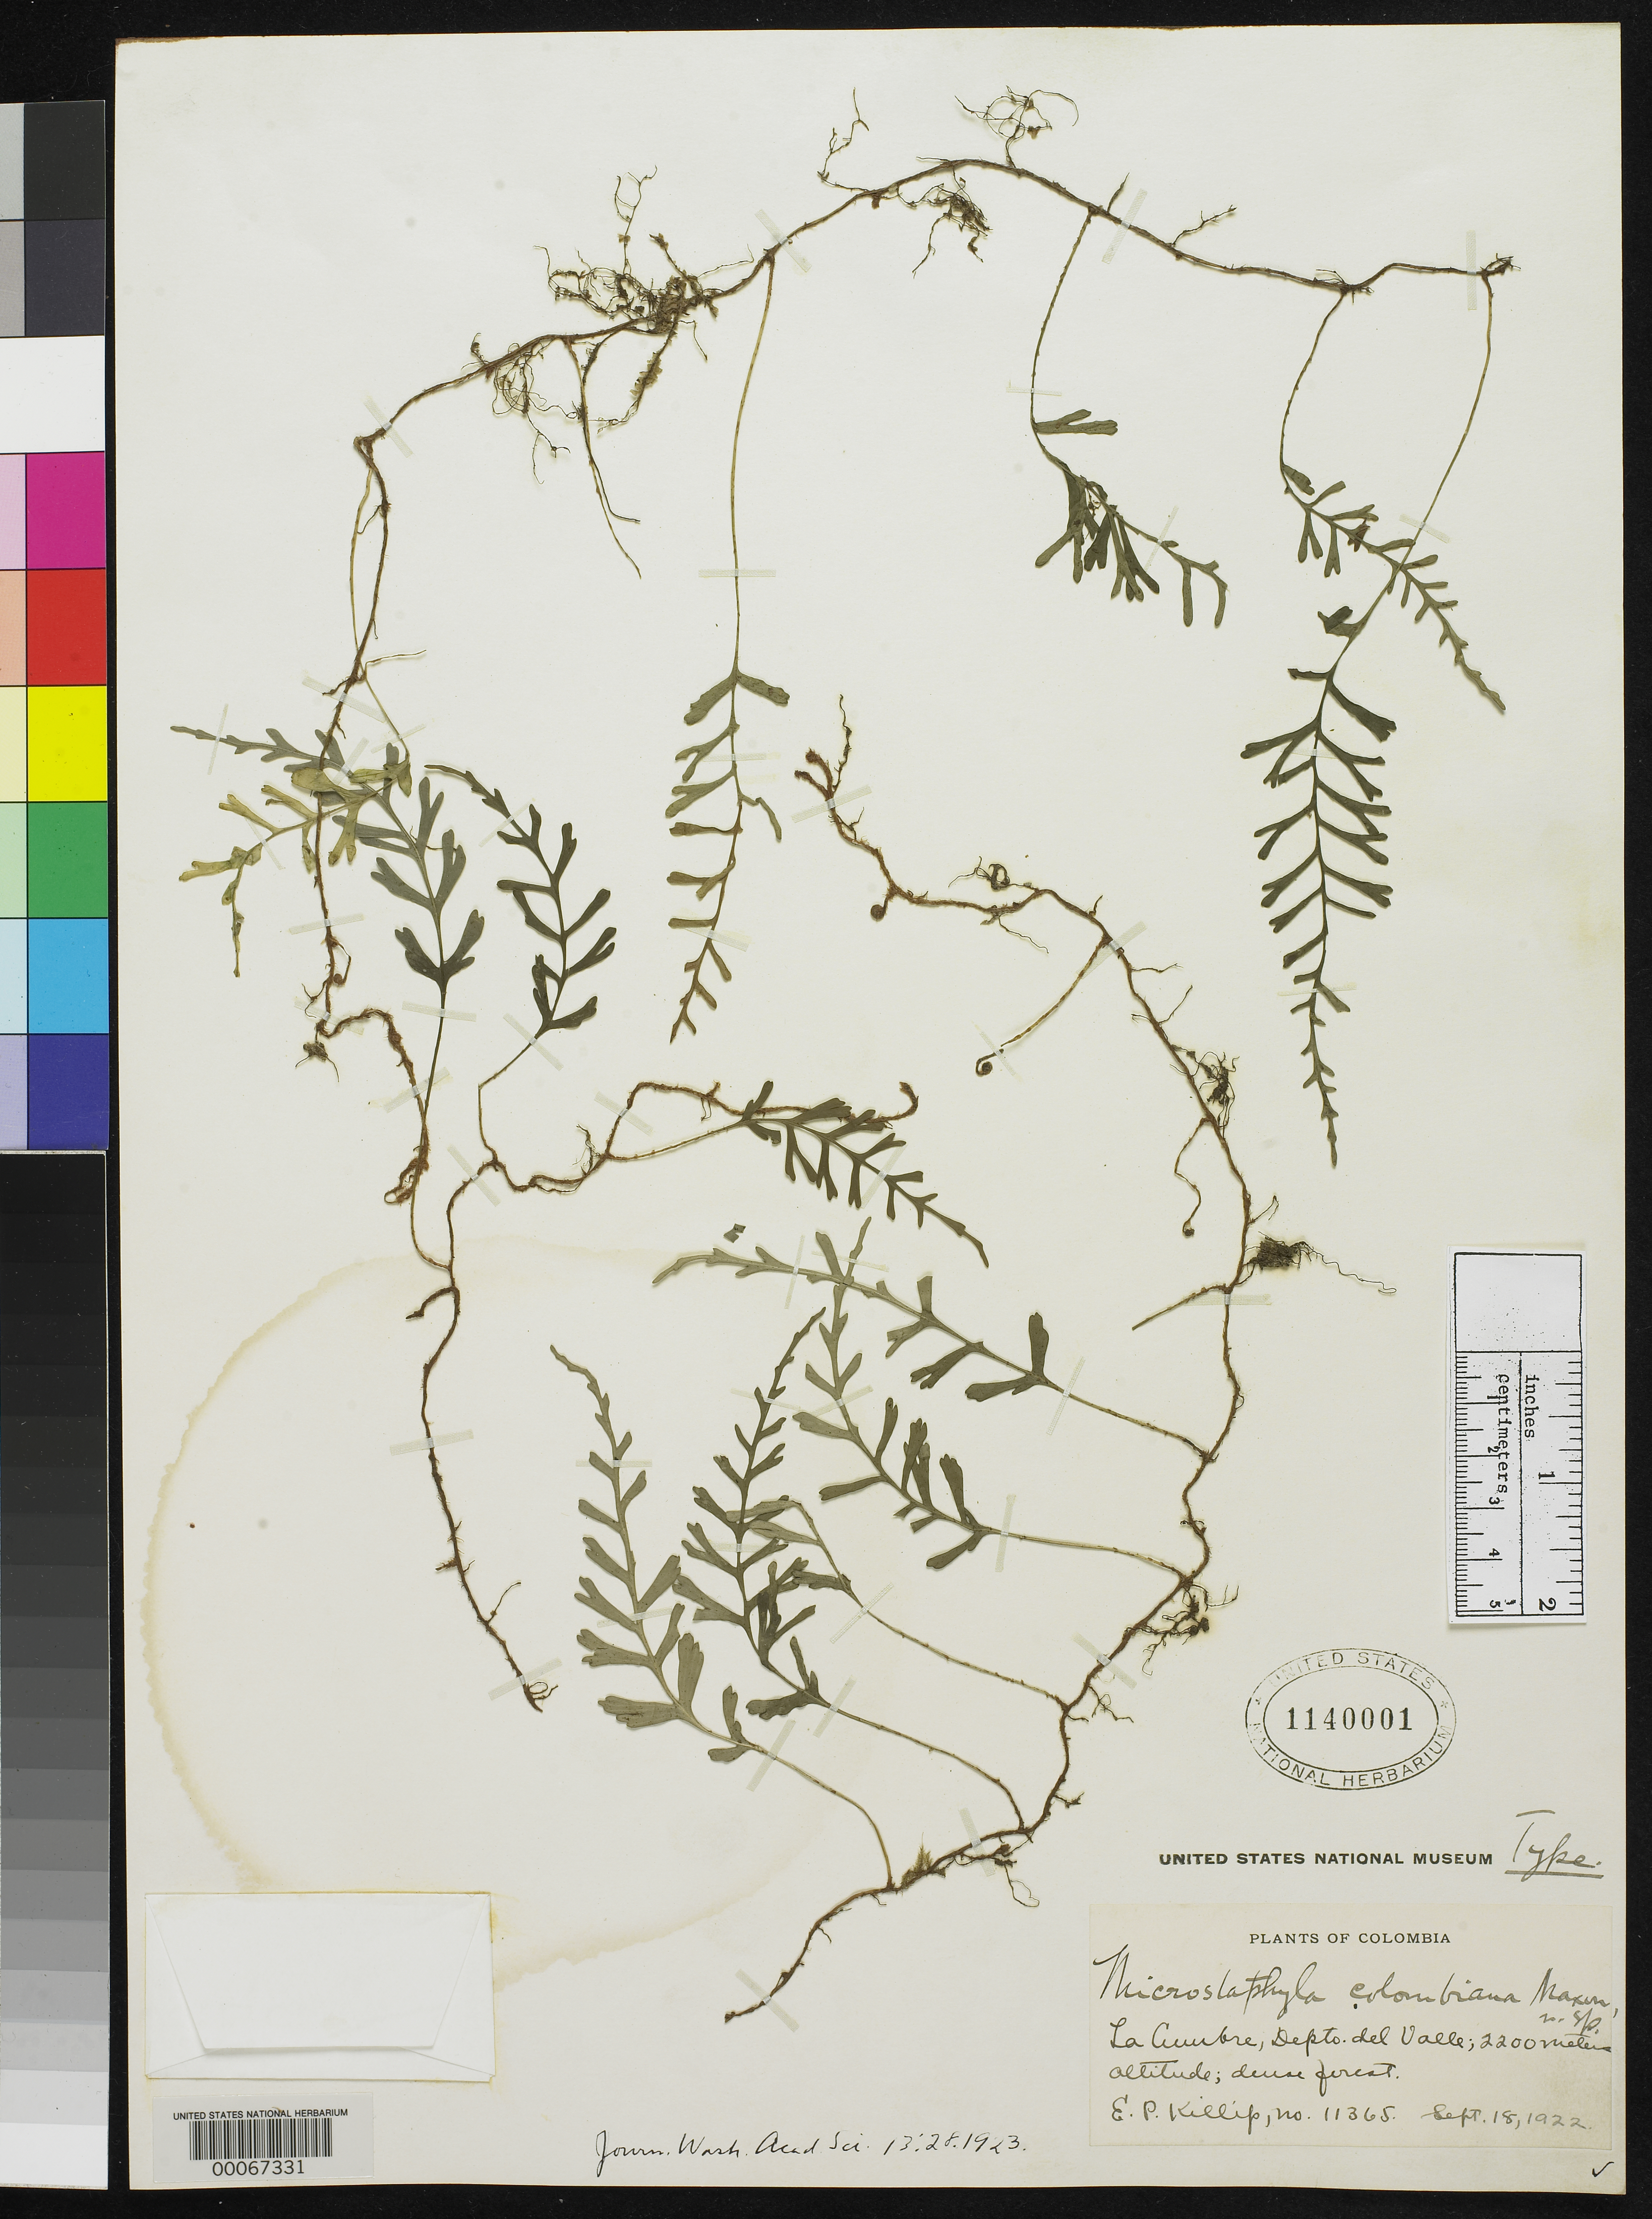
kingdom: Plantae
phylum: Tracheophyta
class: Polypodiopsida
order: Polypodiales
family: Dryopteridaceae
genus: Microstaphyla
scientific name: Microstaphyla colombiana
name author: Maxon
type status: Holotype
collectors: E. P. Killip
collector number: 11365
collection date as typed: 18 Sep 1922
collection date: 1922-09-18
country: Colombia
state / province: Valle del Cauca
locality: La Cumbe.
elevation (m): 2200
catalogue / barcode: US 1140001